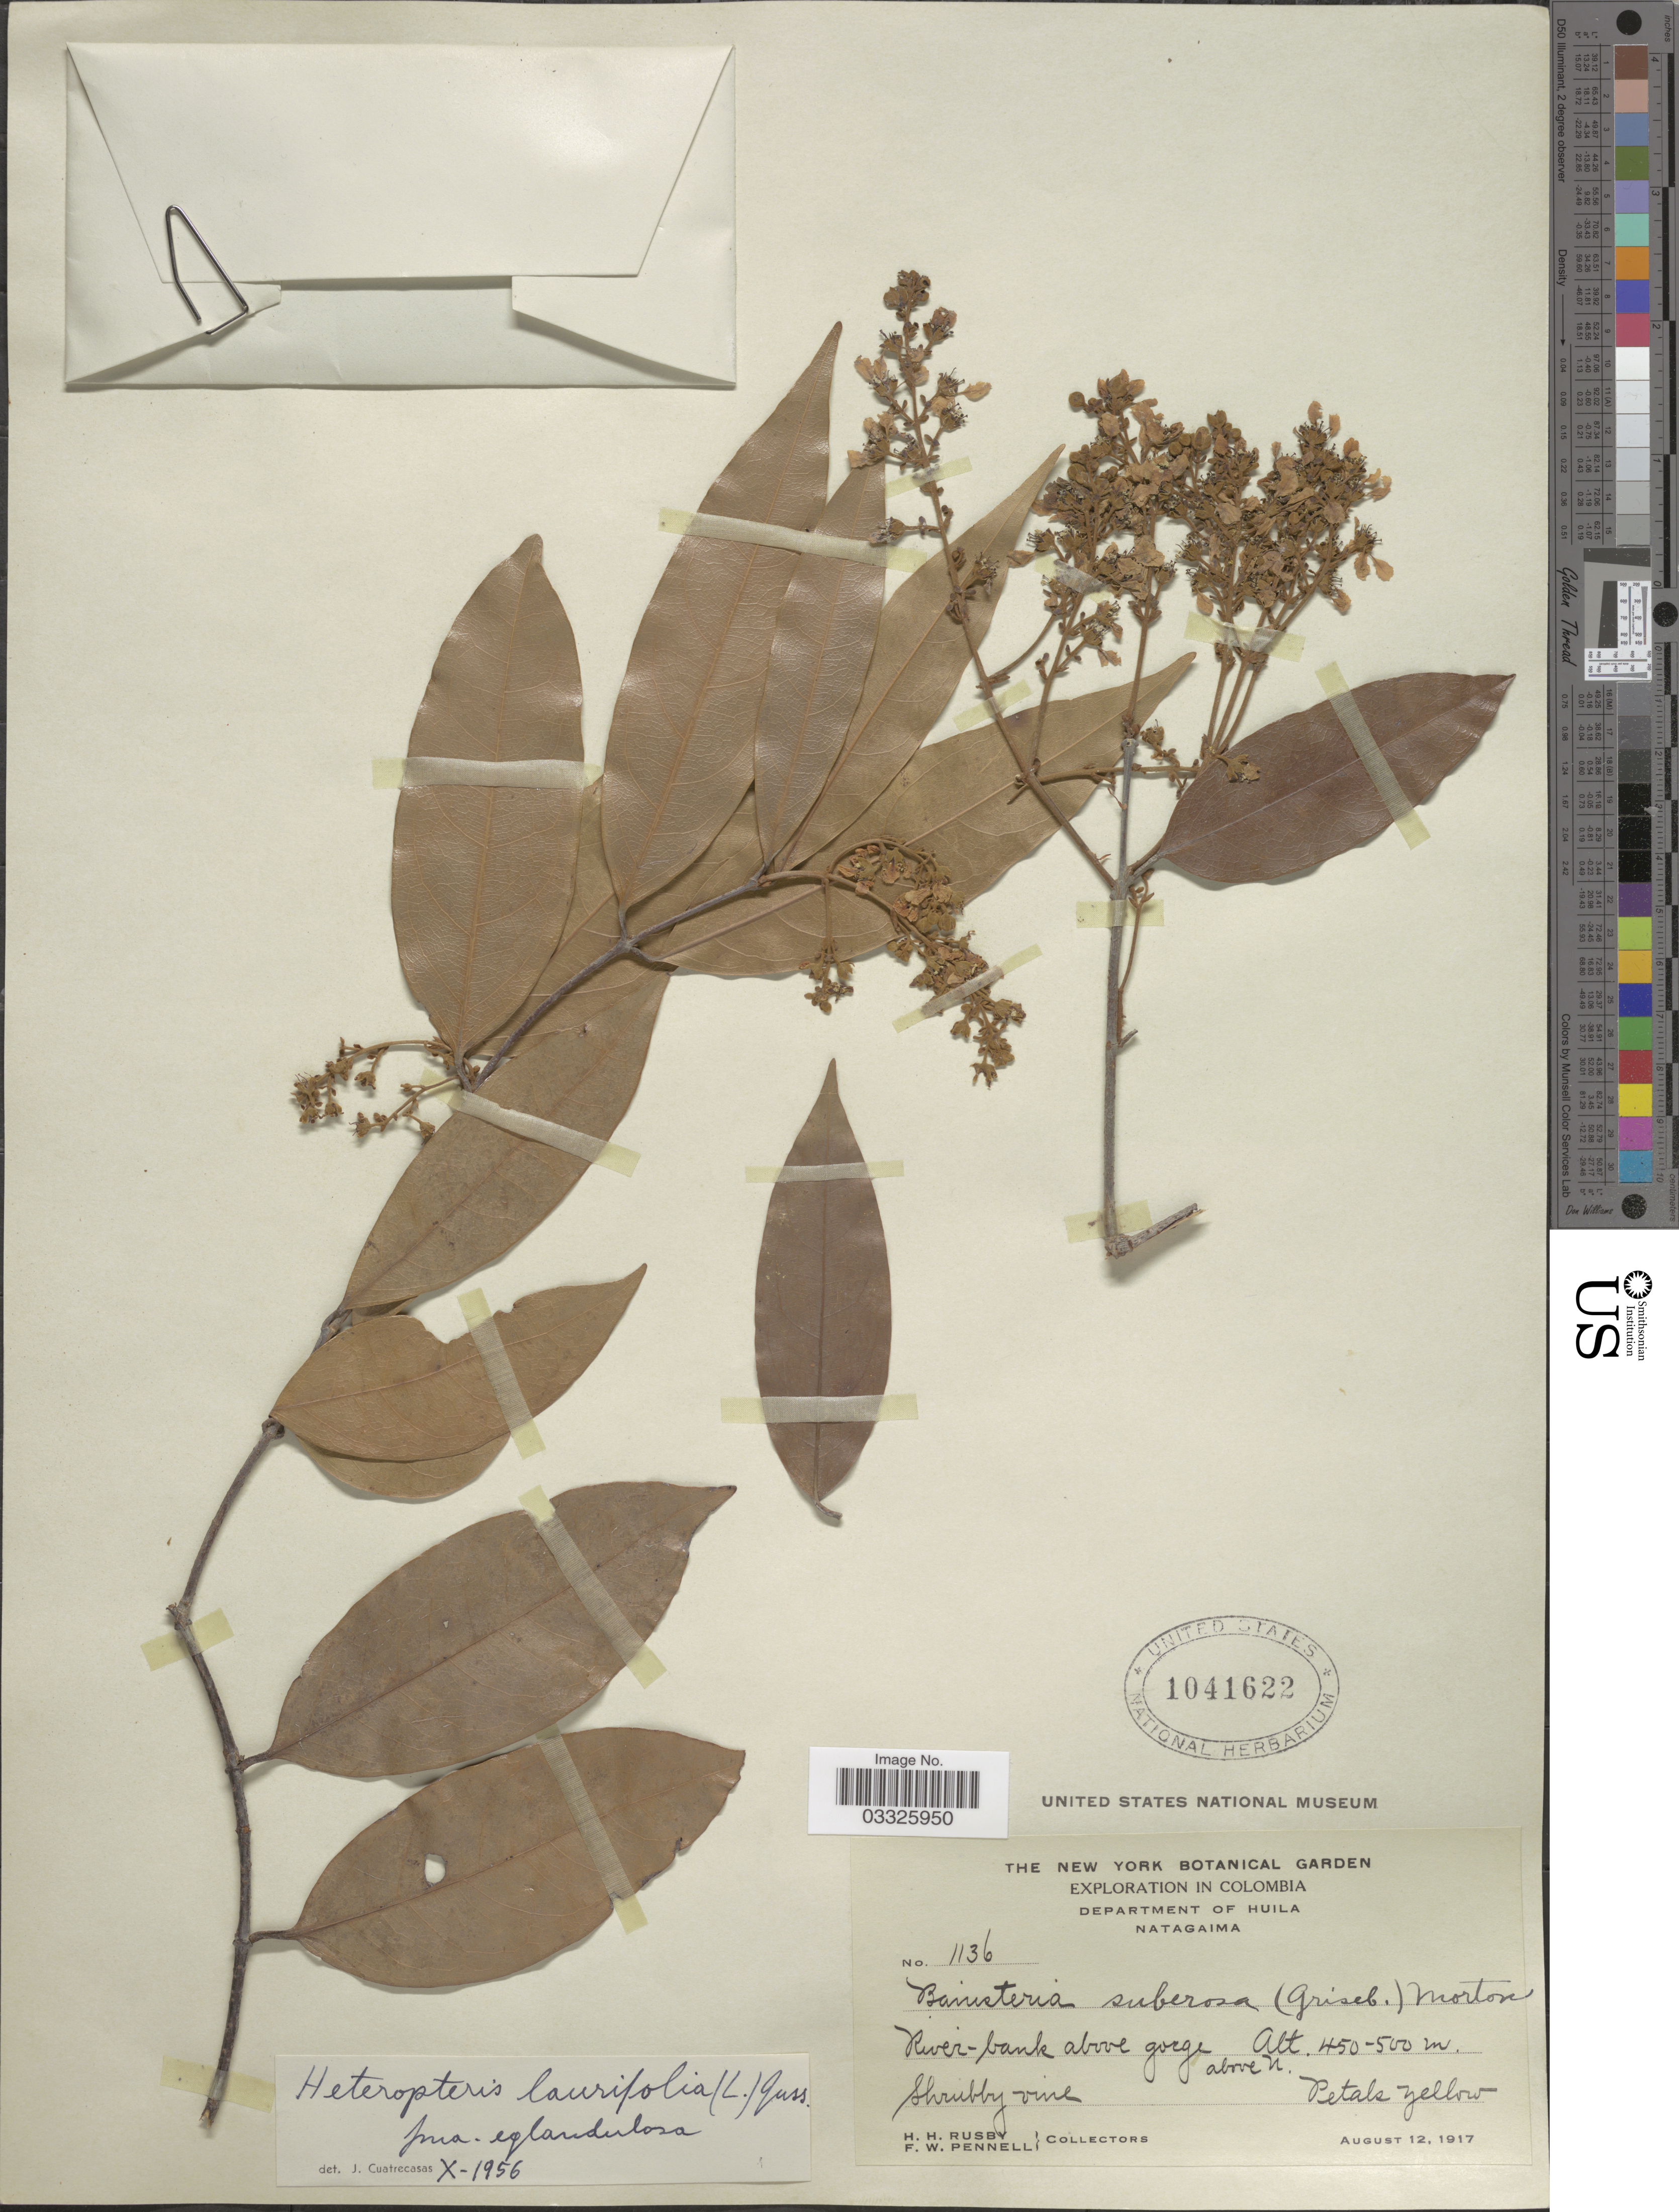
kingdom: Plantae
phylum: Tracheophyta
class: Magnoliopsida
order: Malpighiales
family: Malpighiaceae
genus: Heteropterys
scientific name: Heteropterys laurifolia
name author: (L.) A. Juss.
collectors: H. H. Rusby & F. W. Pennell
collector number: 1136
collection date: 1917-08-12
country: Colombia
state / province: Huila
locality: Department of Huila. Natagaima. Above N.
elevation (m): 450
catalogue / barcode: US 1041622